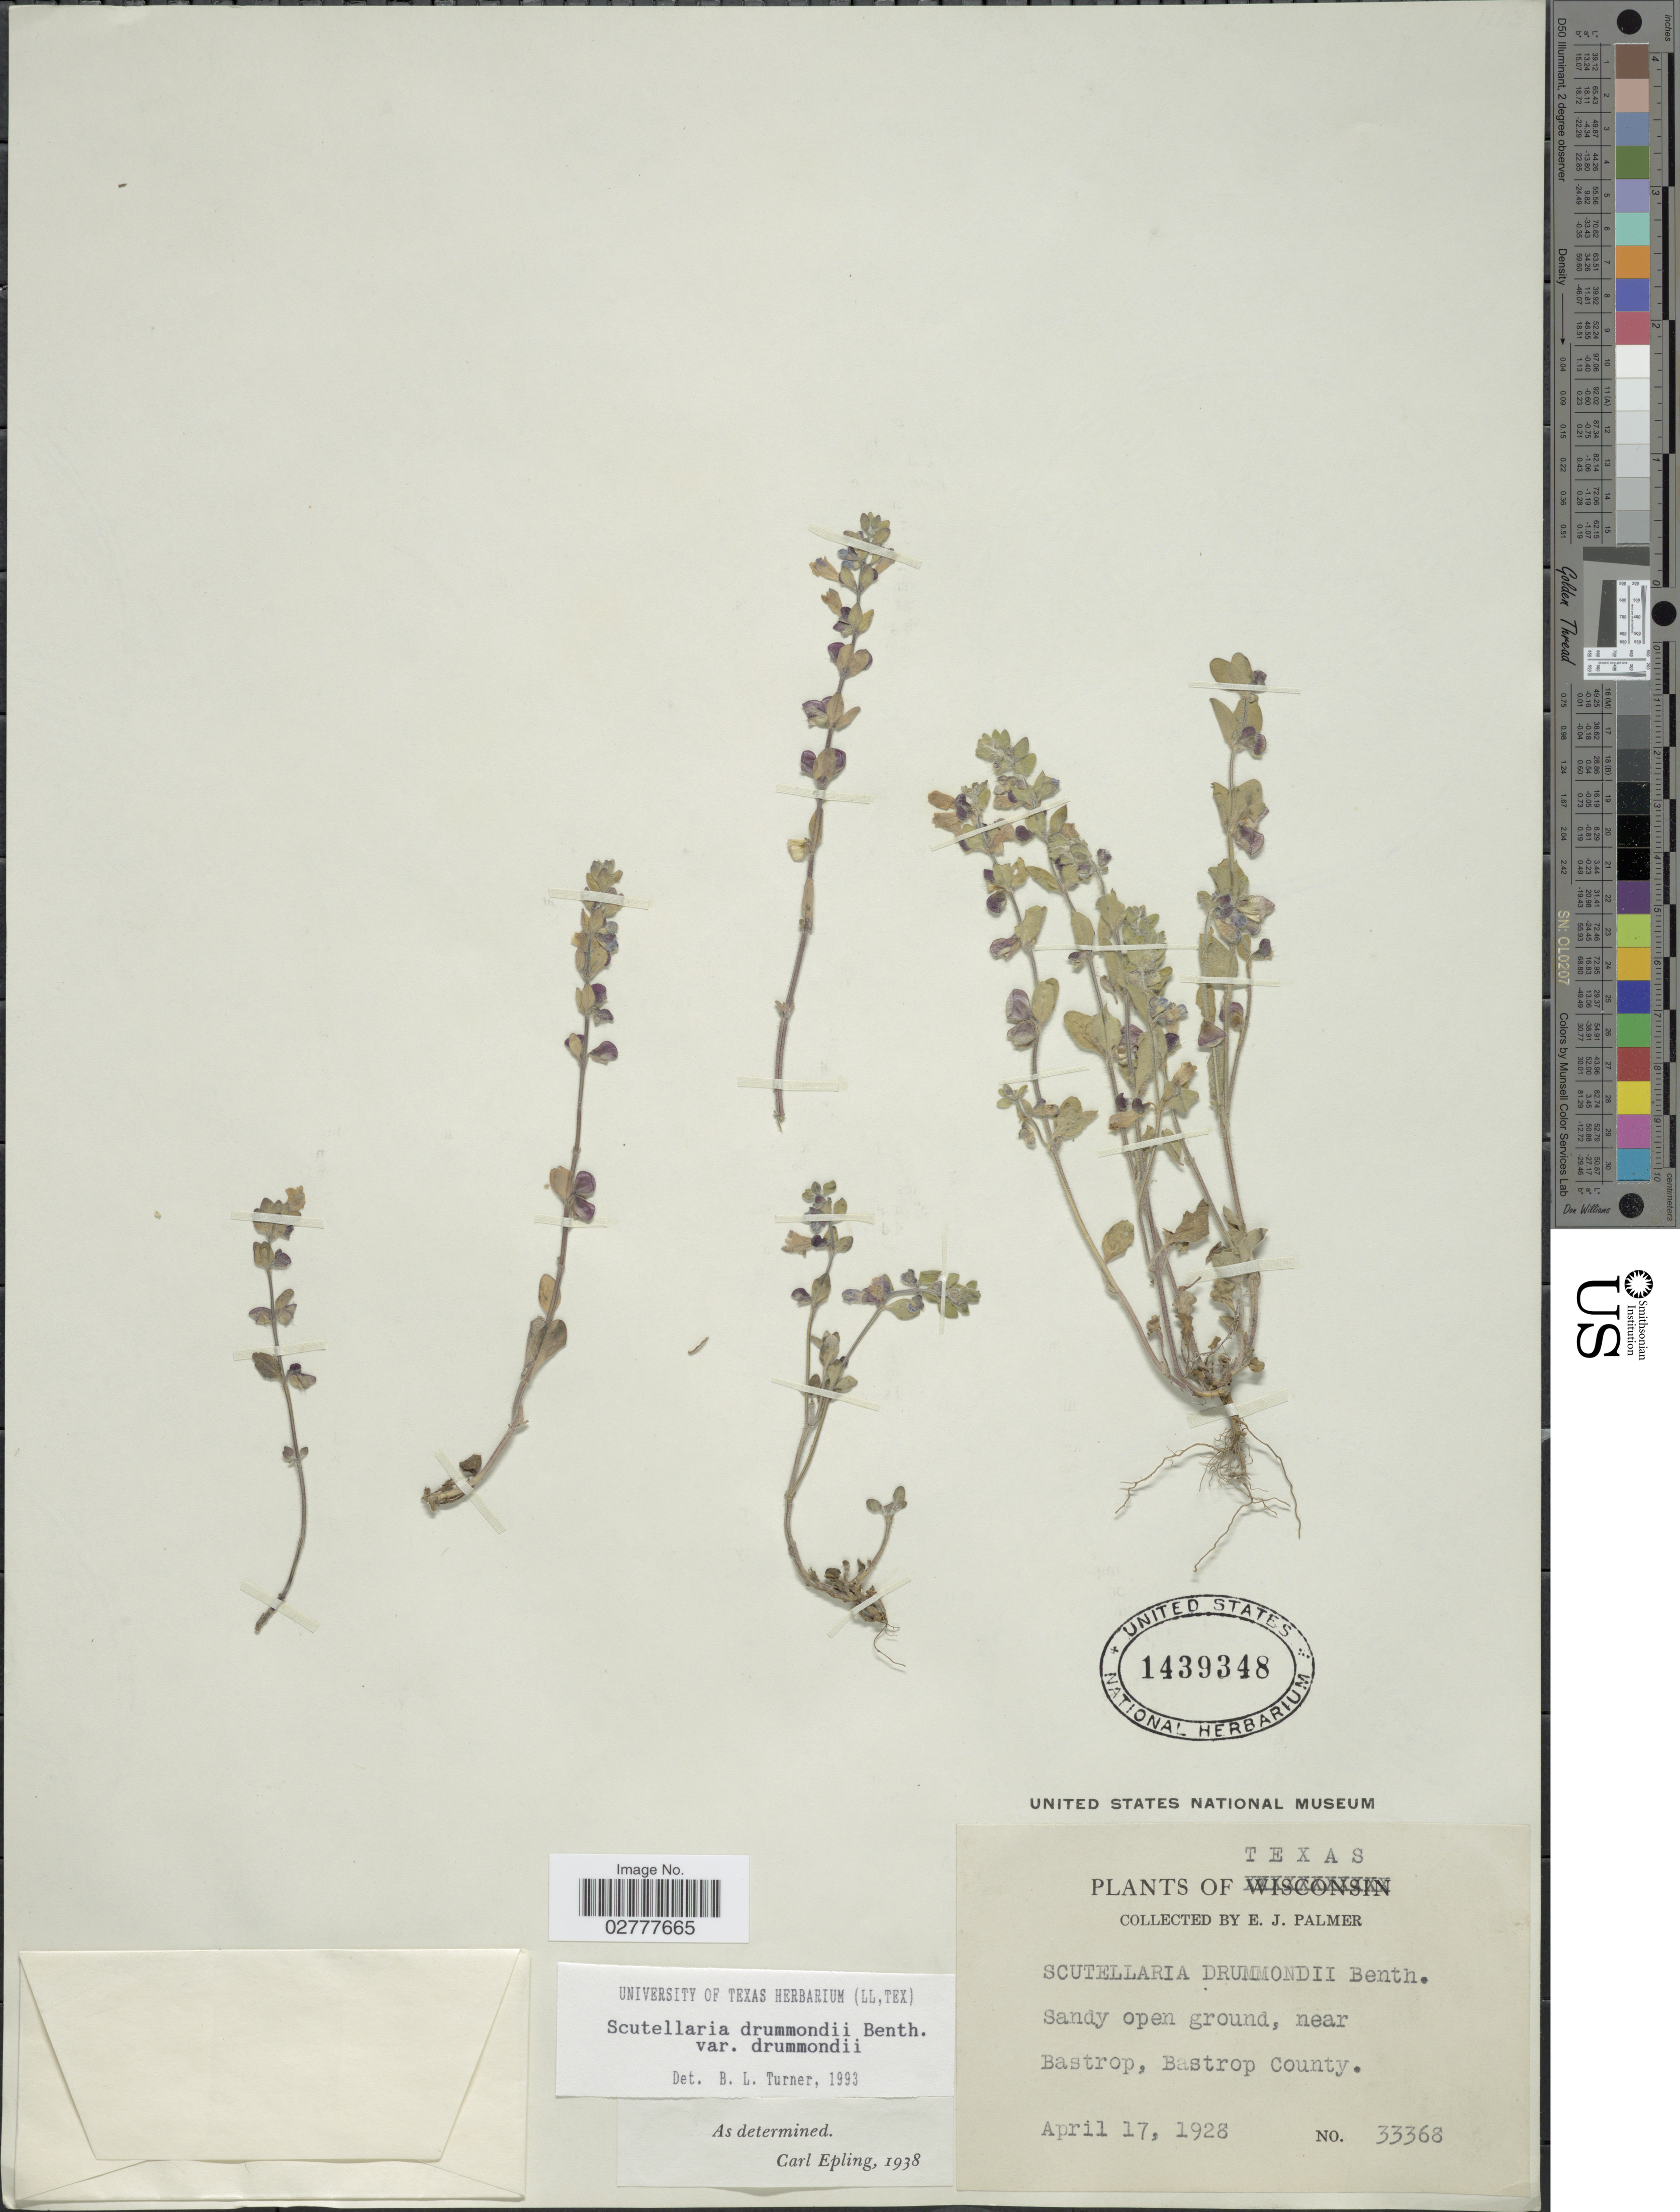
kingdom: Plantae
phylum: Tracheophyta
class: Magnoliopsida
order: Lamiales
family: Lamiaceae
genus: Scutellaria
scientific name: Scutellaria drummondii var. drummondii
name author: Benth.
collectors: E. J. Palmer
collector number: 33368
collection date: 1928-04-17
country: United States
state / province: Texas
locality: Sandy open ground, near Bastrop, Bastrop County.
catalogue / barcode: US 1439348